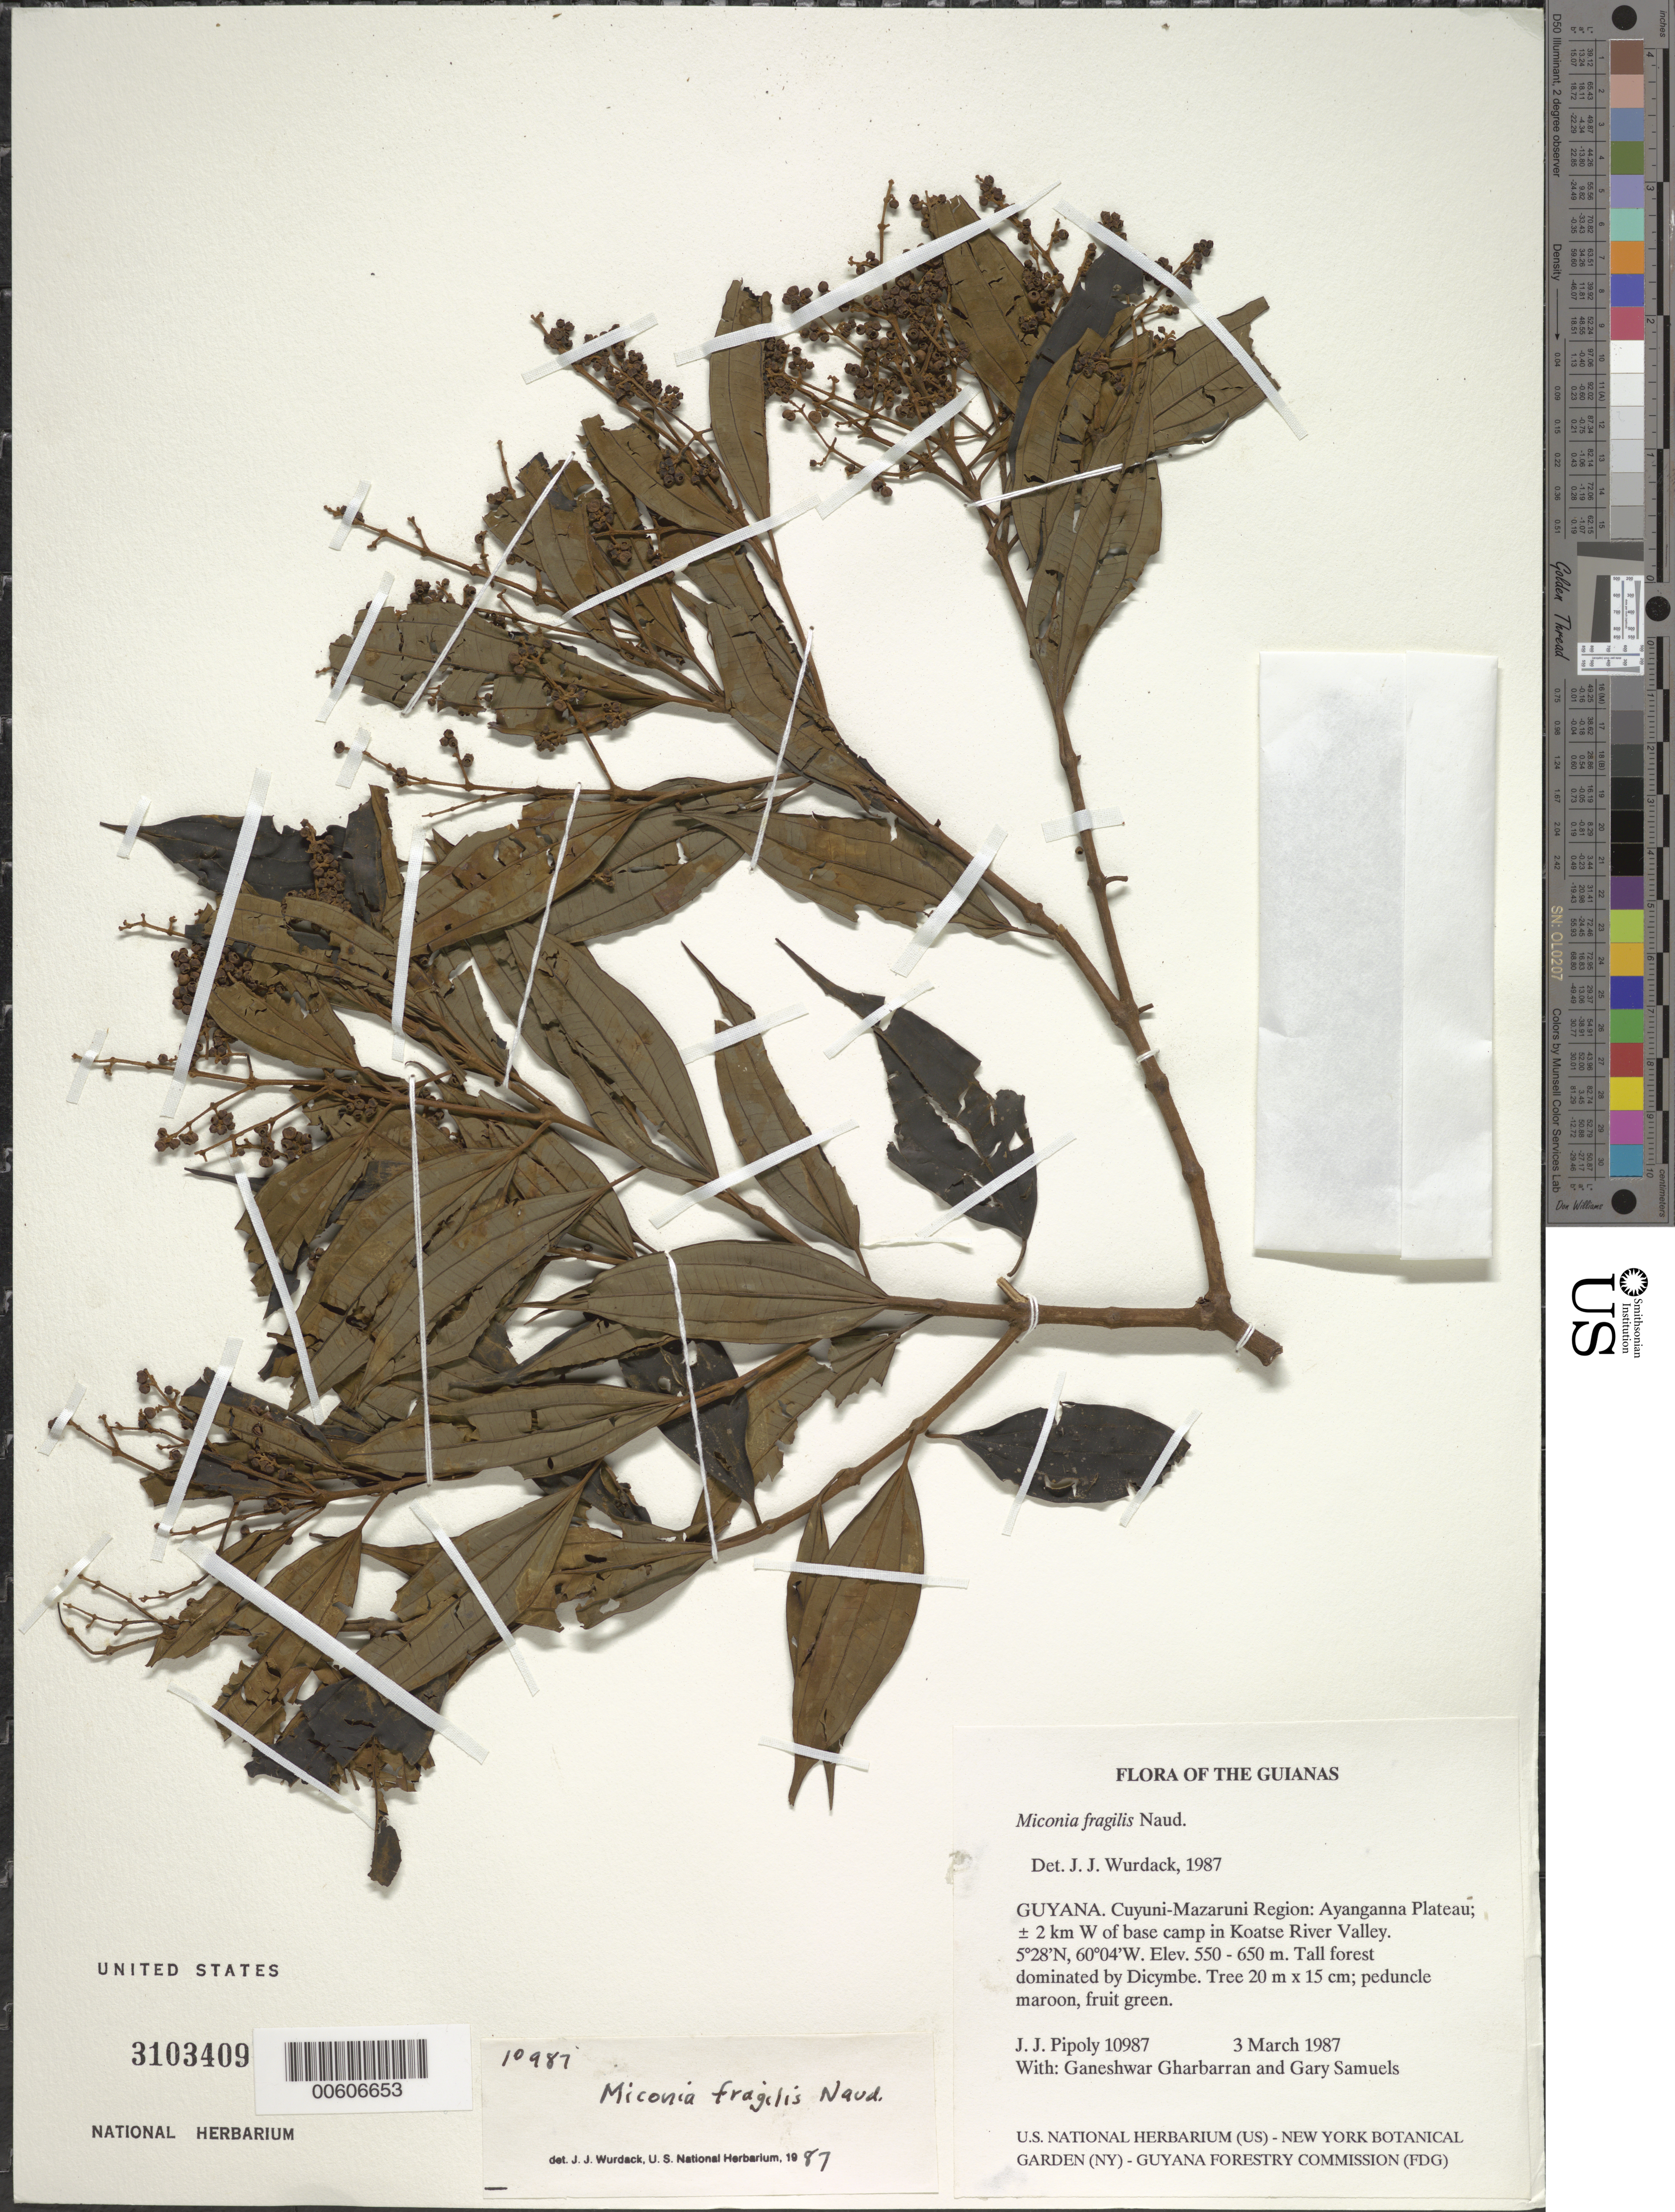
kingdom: Plantae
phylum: Tracheophyta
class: Magnoliopsida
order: Myrtales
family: Melastomataceae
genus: Miconia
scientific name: Miconia fragilis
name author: Naudin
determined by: Wurdack, John J., (US), US (UNITED STATES)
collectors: J. J. Pipoly, G. Gharbarran & G. Samuels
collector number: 10987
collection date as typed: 3 March 1987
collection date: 1987-03-03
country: Guyana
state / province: Cuyuni-Mazaruni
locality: Ayanganna Plateau; ± 2 km W of base camp in Koatse River Valley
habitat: Tall forest dominated by Dicymbe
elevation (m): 550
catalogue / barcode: US 3103409